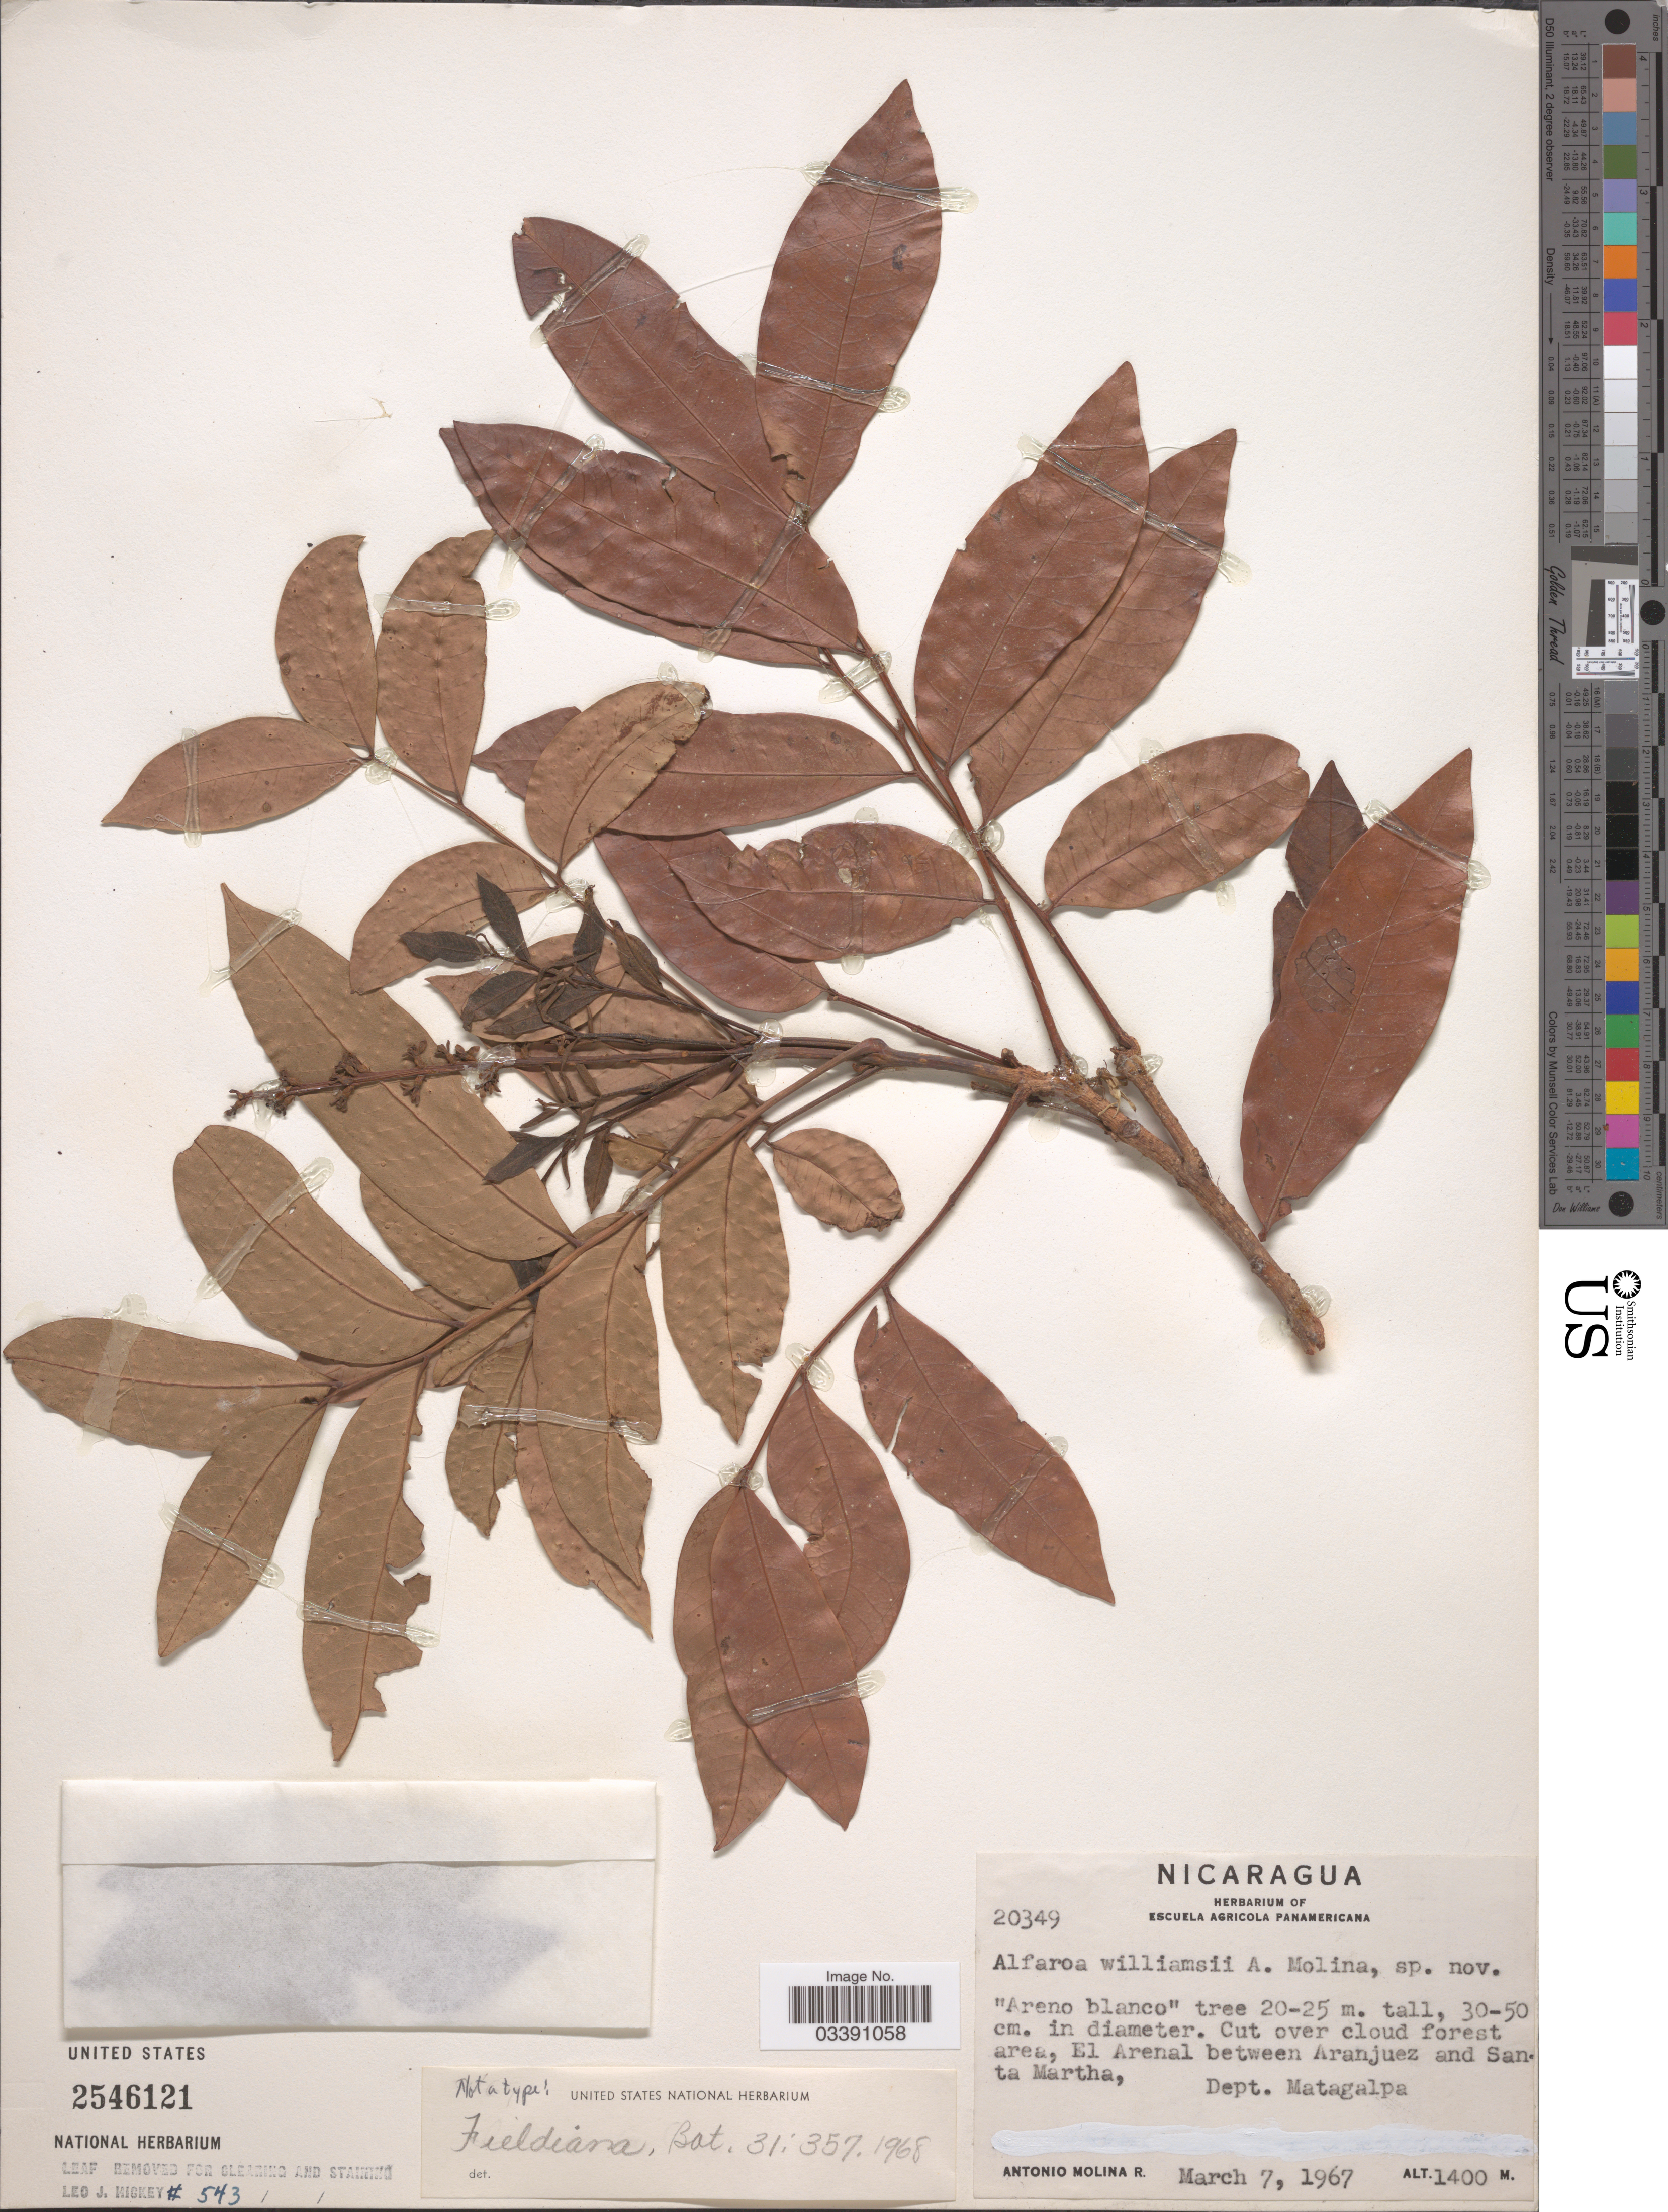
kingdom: Plantae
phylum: Tracheophyta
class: Magnoliopsida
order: Fagales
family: Juglandaceae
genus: Alfaroa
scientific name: Alfaroa williamsii subsp. williamsii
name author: Ant. Molina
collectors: A. Molina R.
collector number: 20349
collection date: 1967-03-07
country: Nicaragua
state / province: Matagalpa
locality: El Arenal between Aranjuez and Santa Martha, Dept. Matagalpa.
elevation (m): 1400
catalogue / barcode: US 2546121